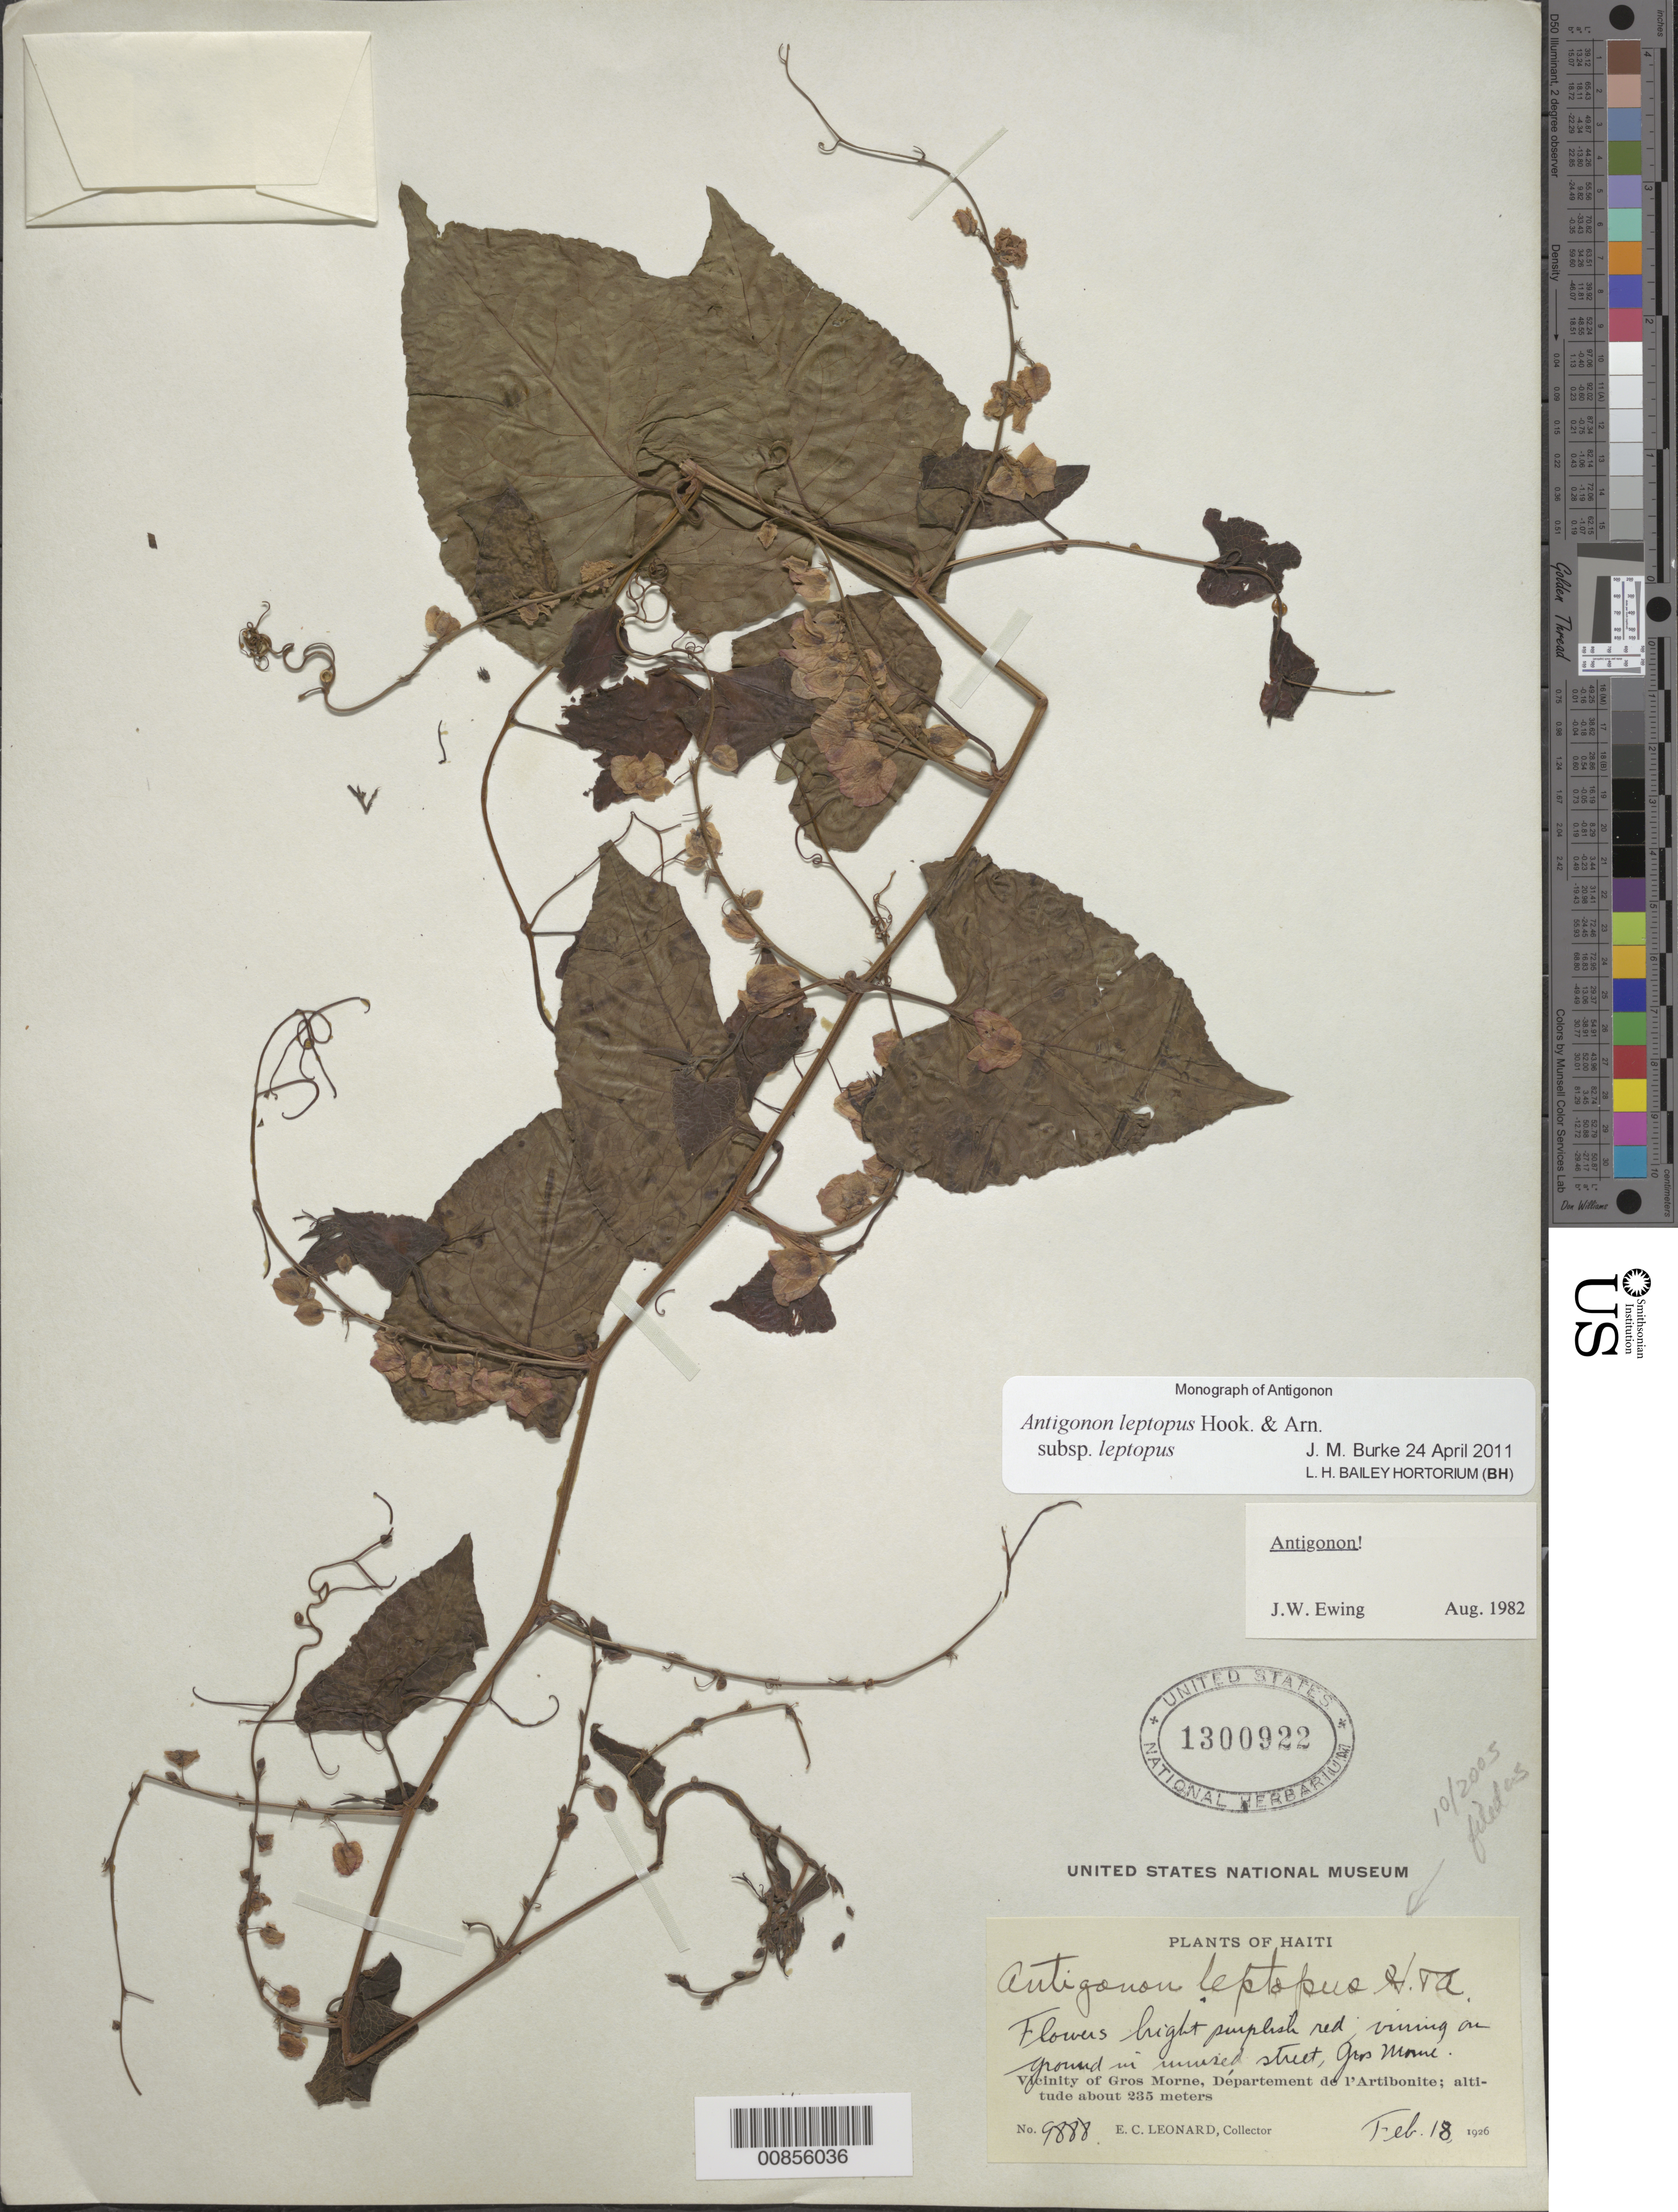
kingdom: Plantae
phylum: Tracheophyta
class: Magnoliopsida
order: Caryophyllales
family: Polygonaceae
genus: Antigonon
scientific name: Antigonon leptopus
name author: Hook. & Arn.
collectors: E. C. Leonard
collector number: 9888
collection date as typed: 18 Feb 1926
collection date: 1926-02-18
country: Haiti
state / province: Artibonite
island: Hispaniola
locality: Gros Morne.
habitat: Vining on ground in unused street.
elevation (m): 235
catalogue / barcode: US 1300922